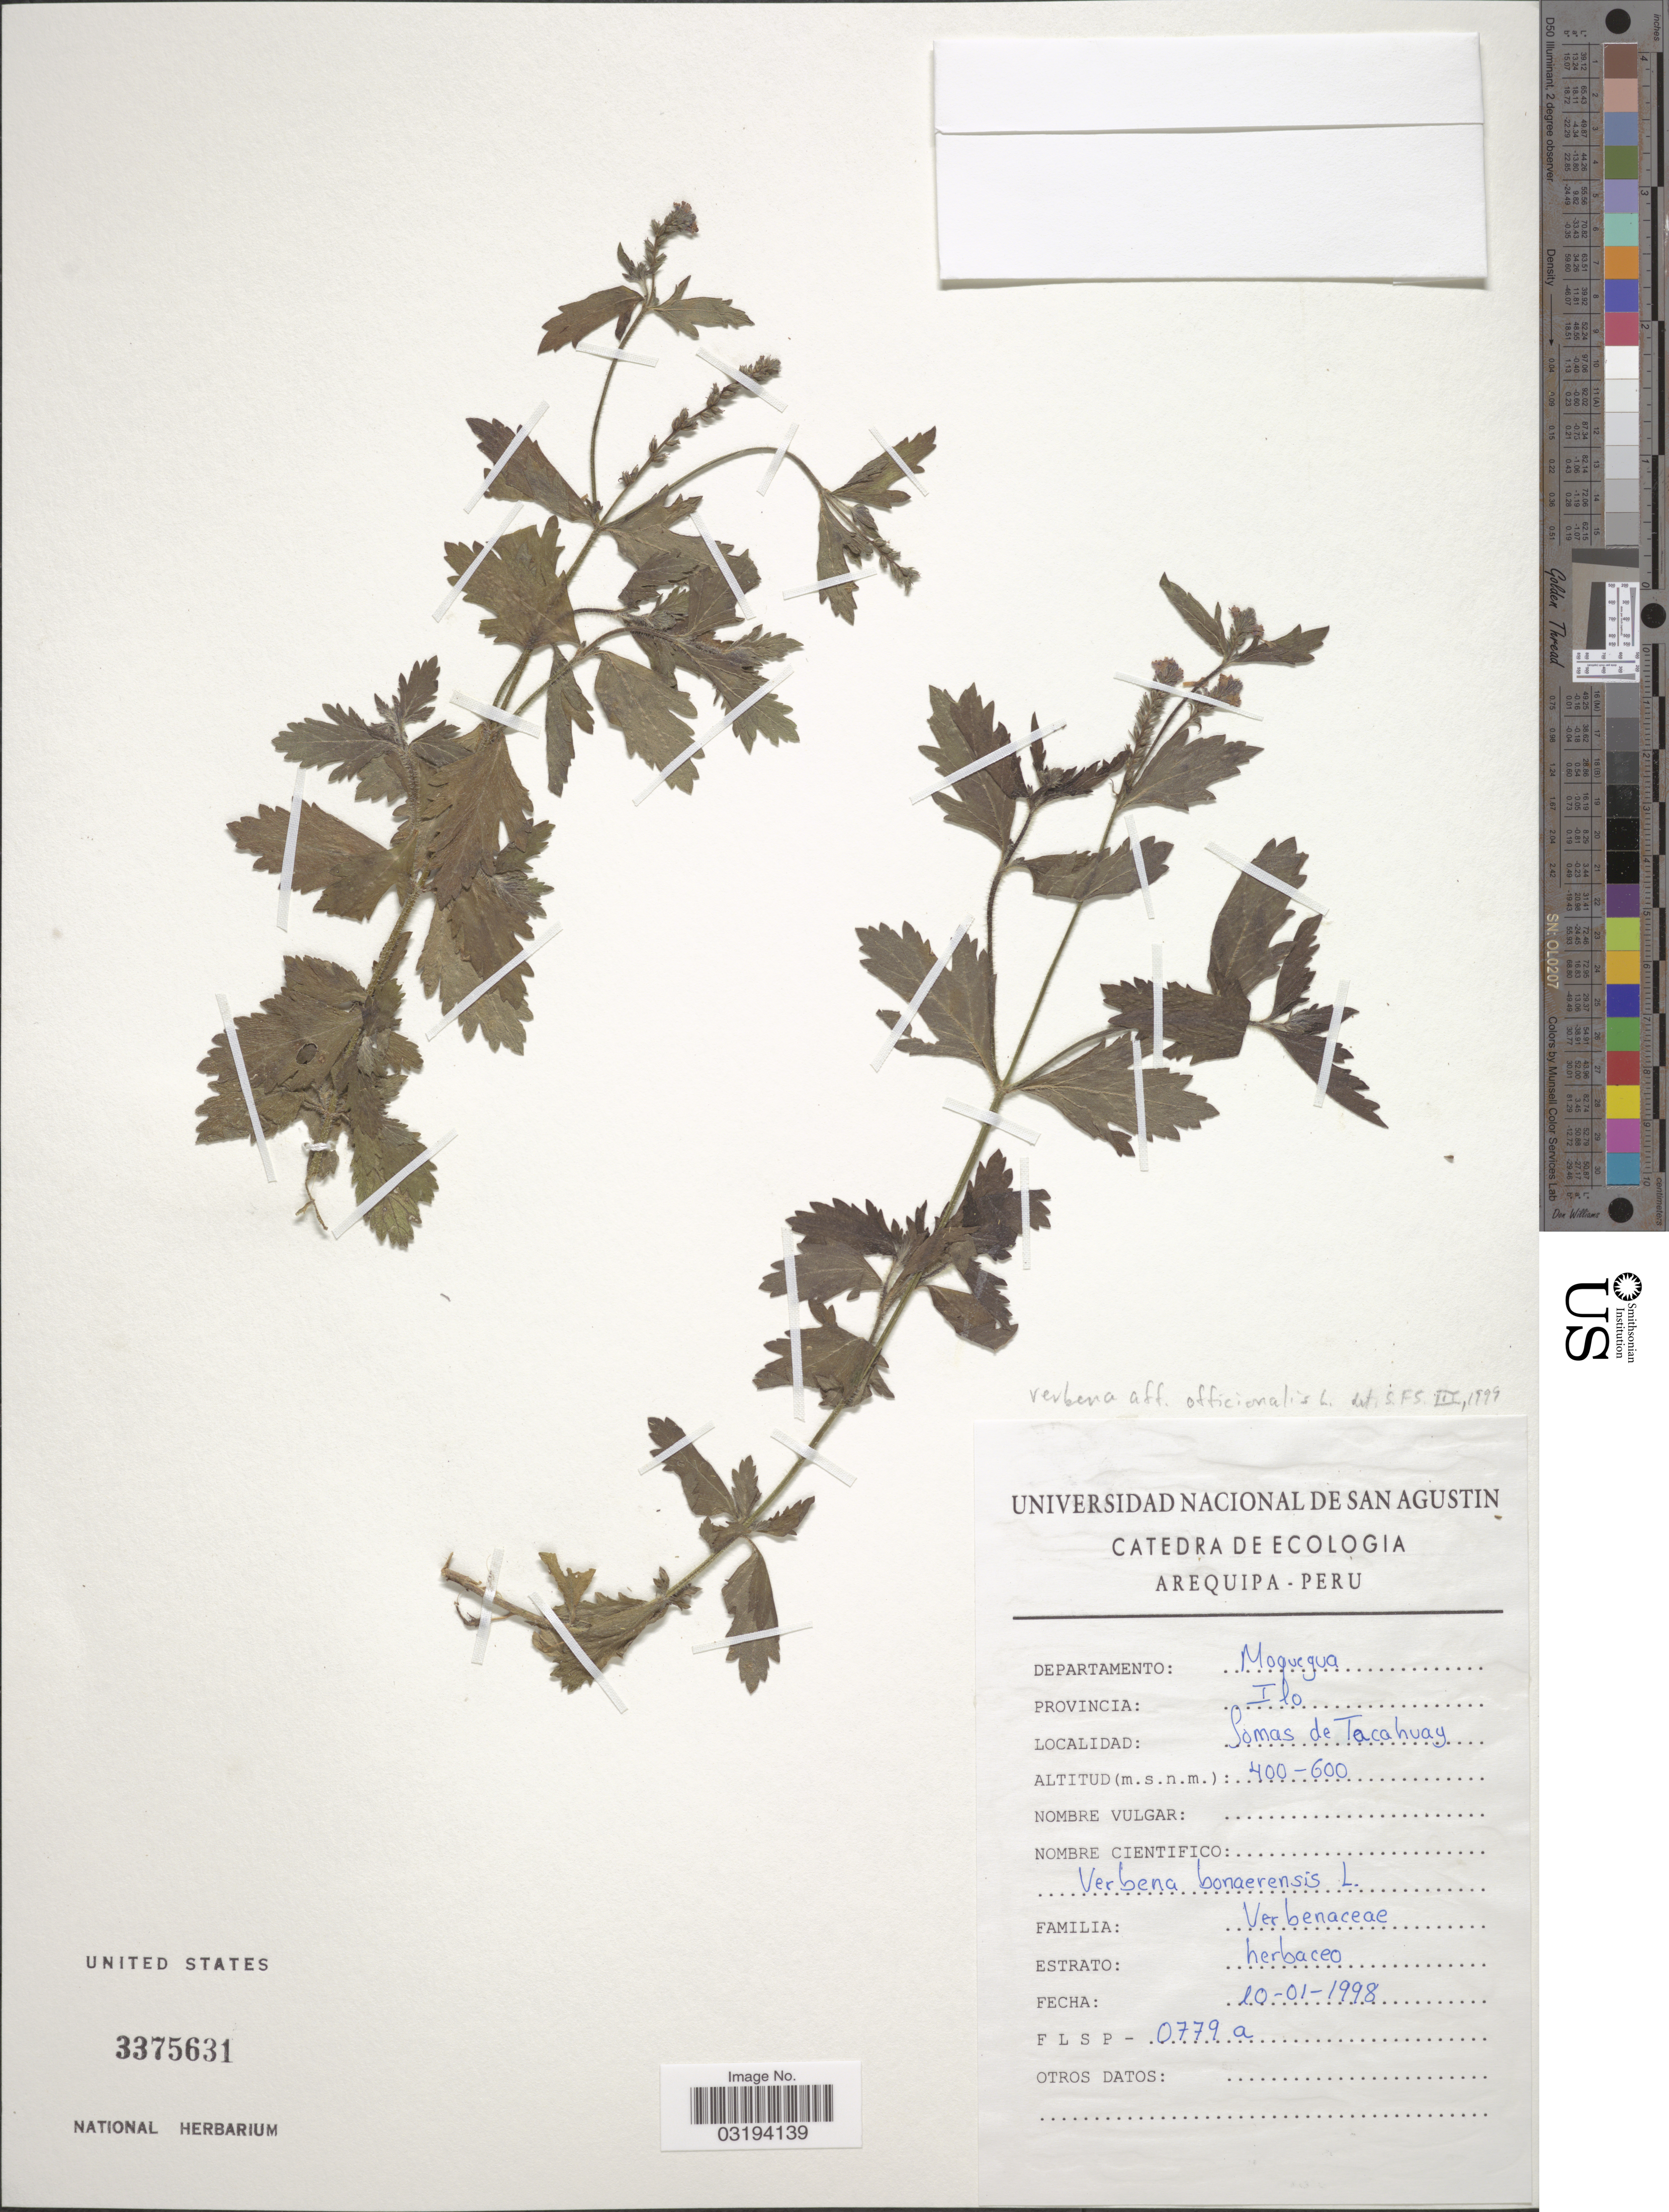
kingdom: Plantae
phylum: Tracheophyta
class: Magnoliopsida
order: Lamiales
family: Verbenaceae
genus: Verbena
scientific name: Verbena officinalis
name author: L.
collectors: F. L. S. P.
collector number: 0779a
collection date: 1998-01-10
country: Peru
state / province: Moquegua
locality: Departamento: Moquegua. Provincia: Ilo. Lomas de Tacahuay.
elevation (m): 400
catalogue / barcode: US 3375631